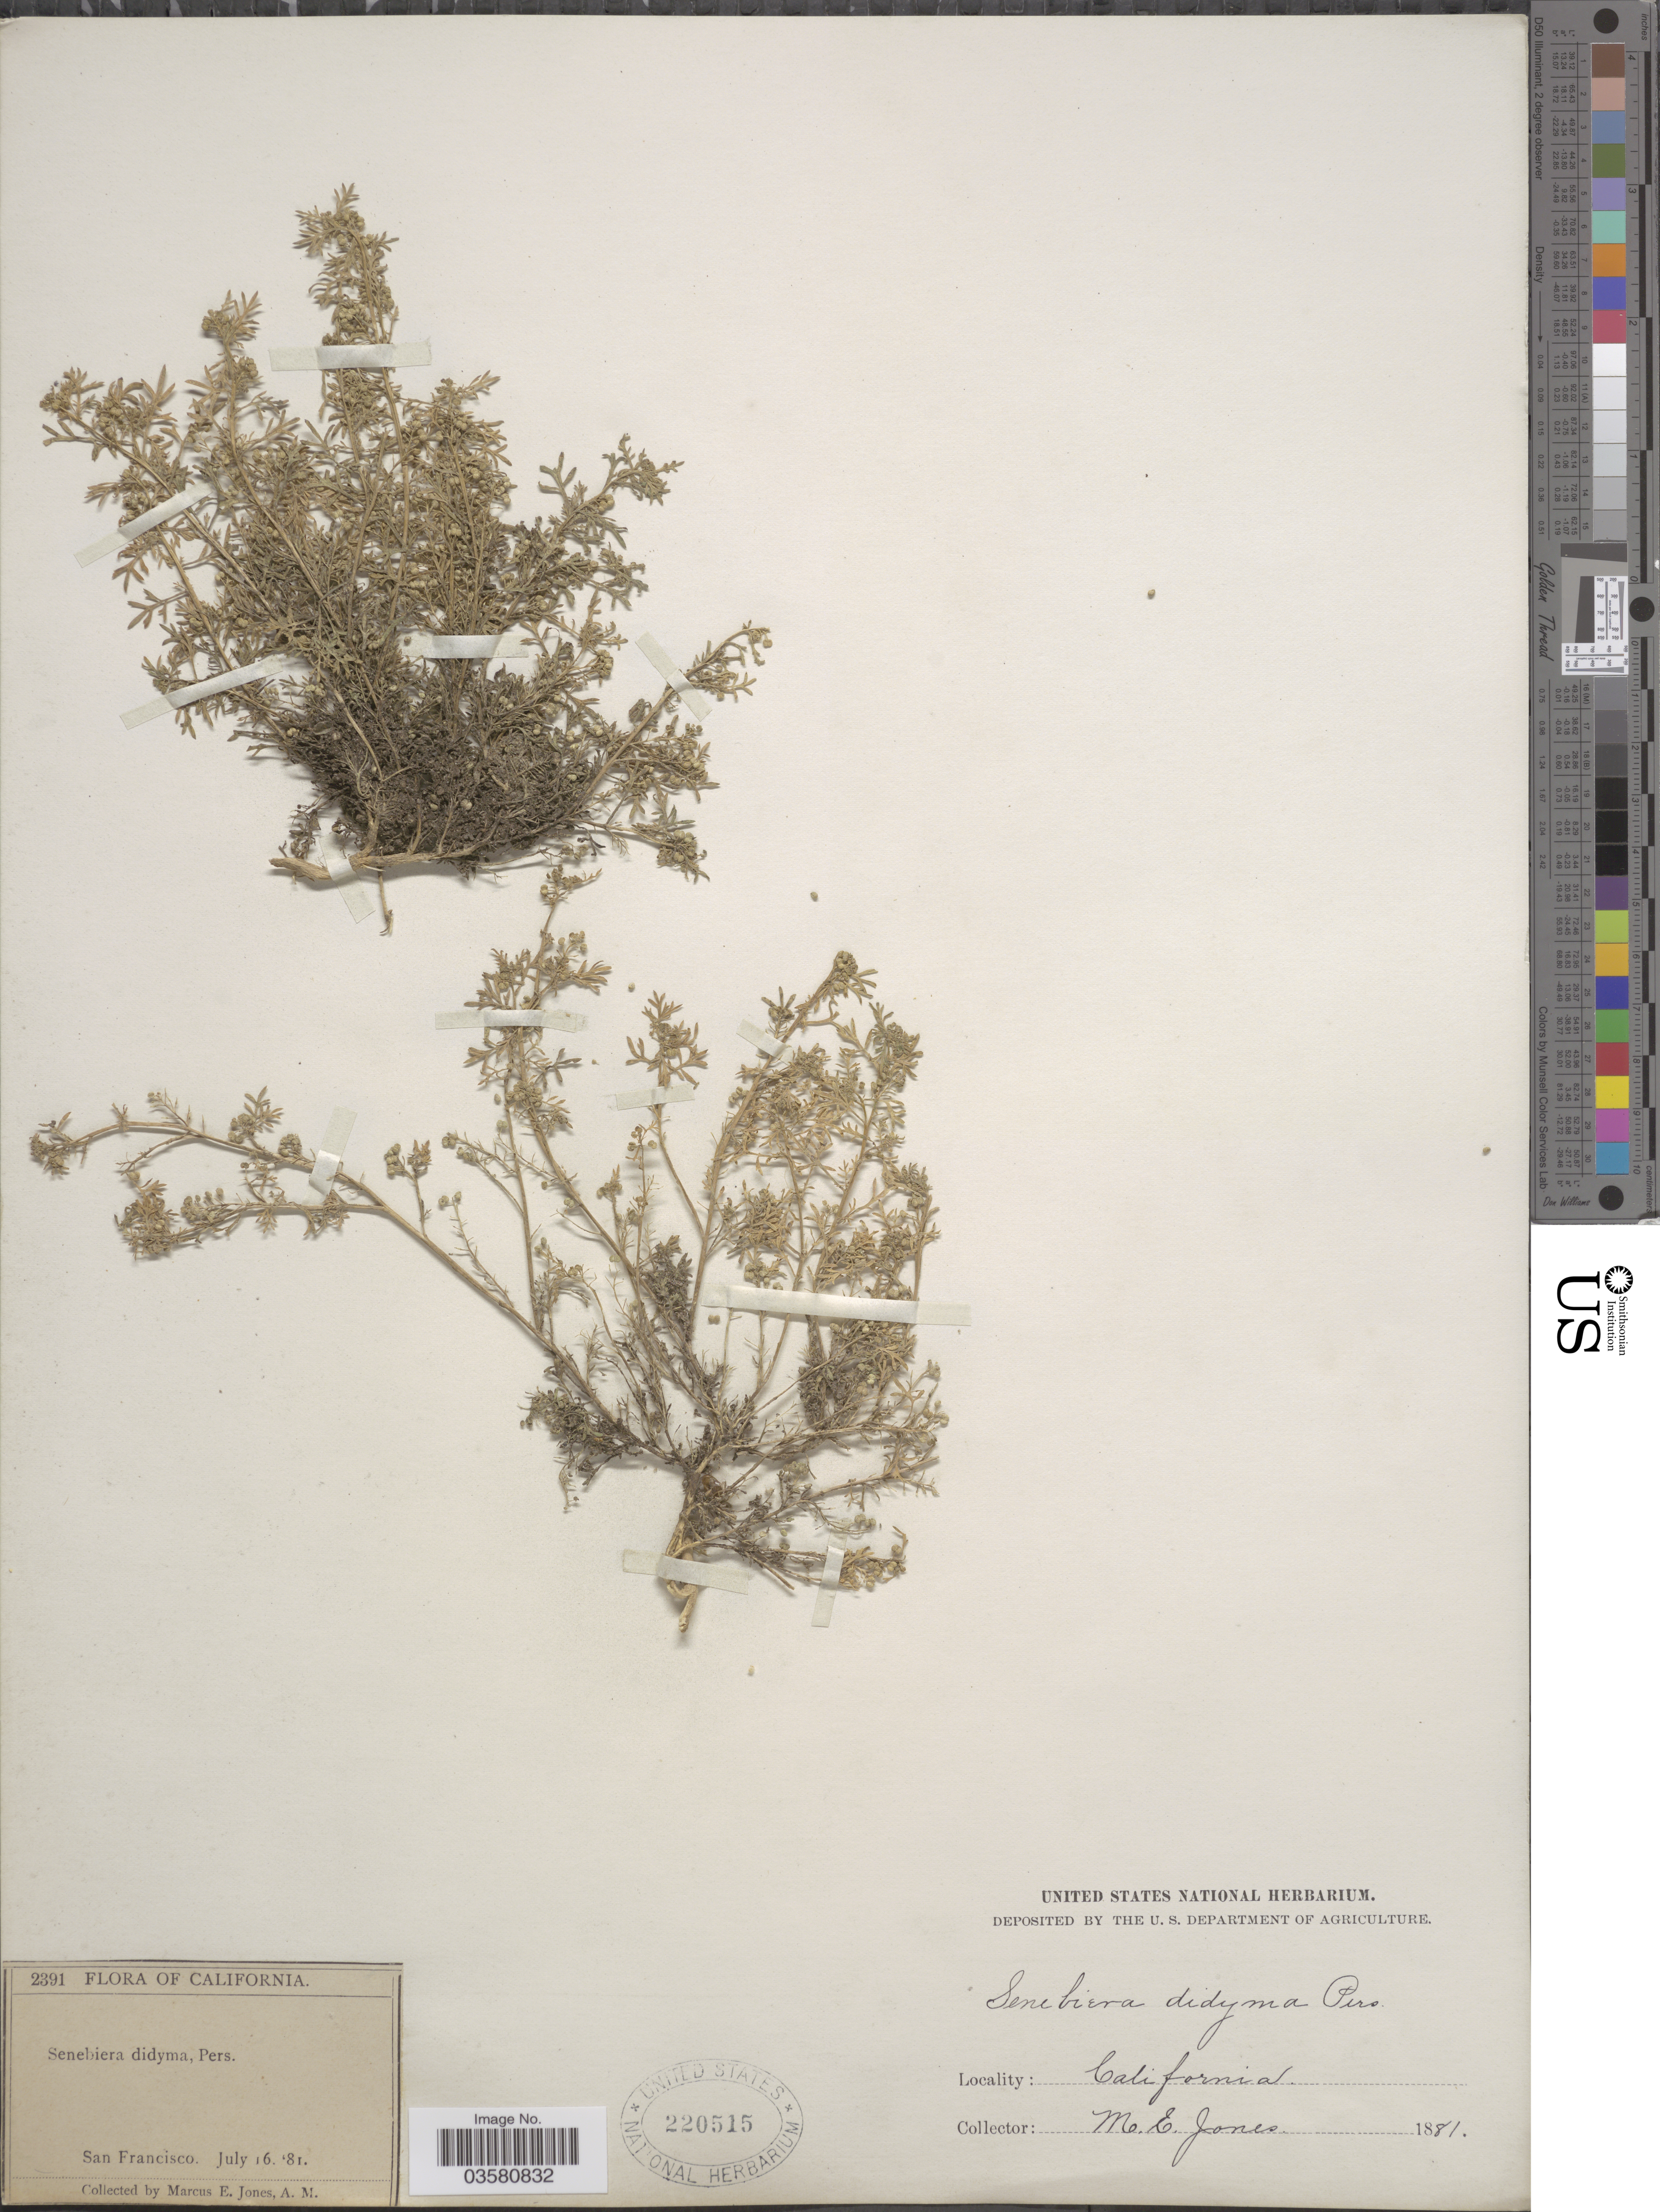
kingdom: Plantae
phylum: Tracheophyta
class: Magnoliopsida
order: Brassicales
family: Brassicaceae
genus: Lepidium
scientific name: Lepidium didymum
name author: L.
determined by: Strong, M. T., (US), Smithsonian Institution - National Museum of Natural History (UNITED STATES)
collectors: M. E. Jones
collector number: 2391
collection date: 1881-07-16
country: United States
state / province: California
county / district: San Francisco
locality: San Francisco.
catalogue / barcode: US 220515